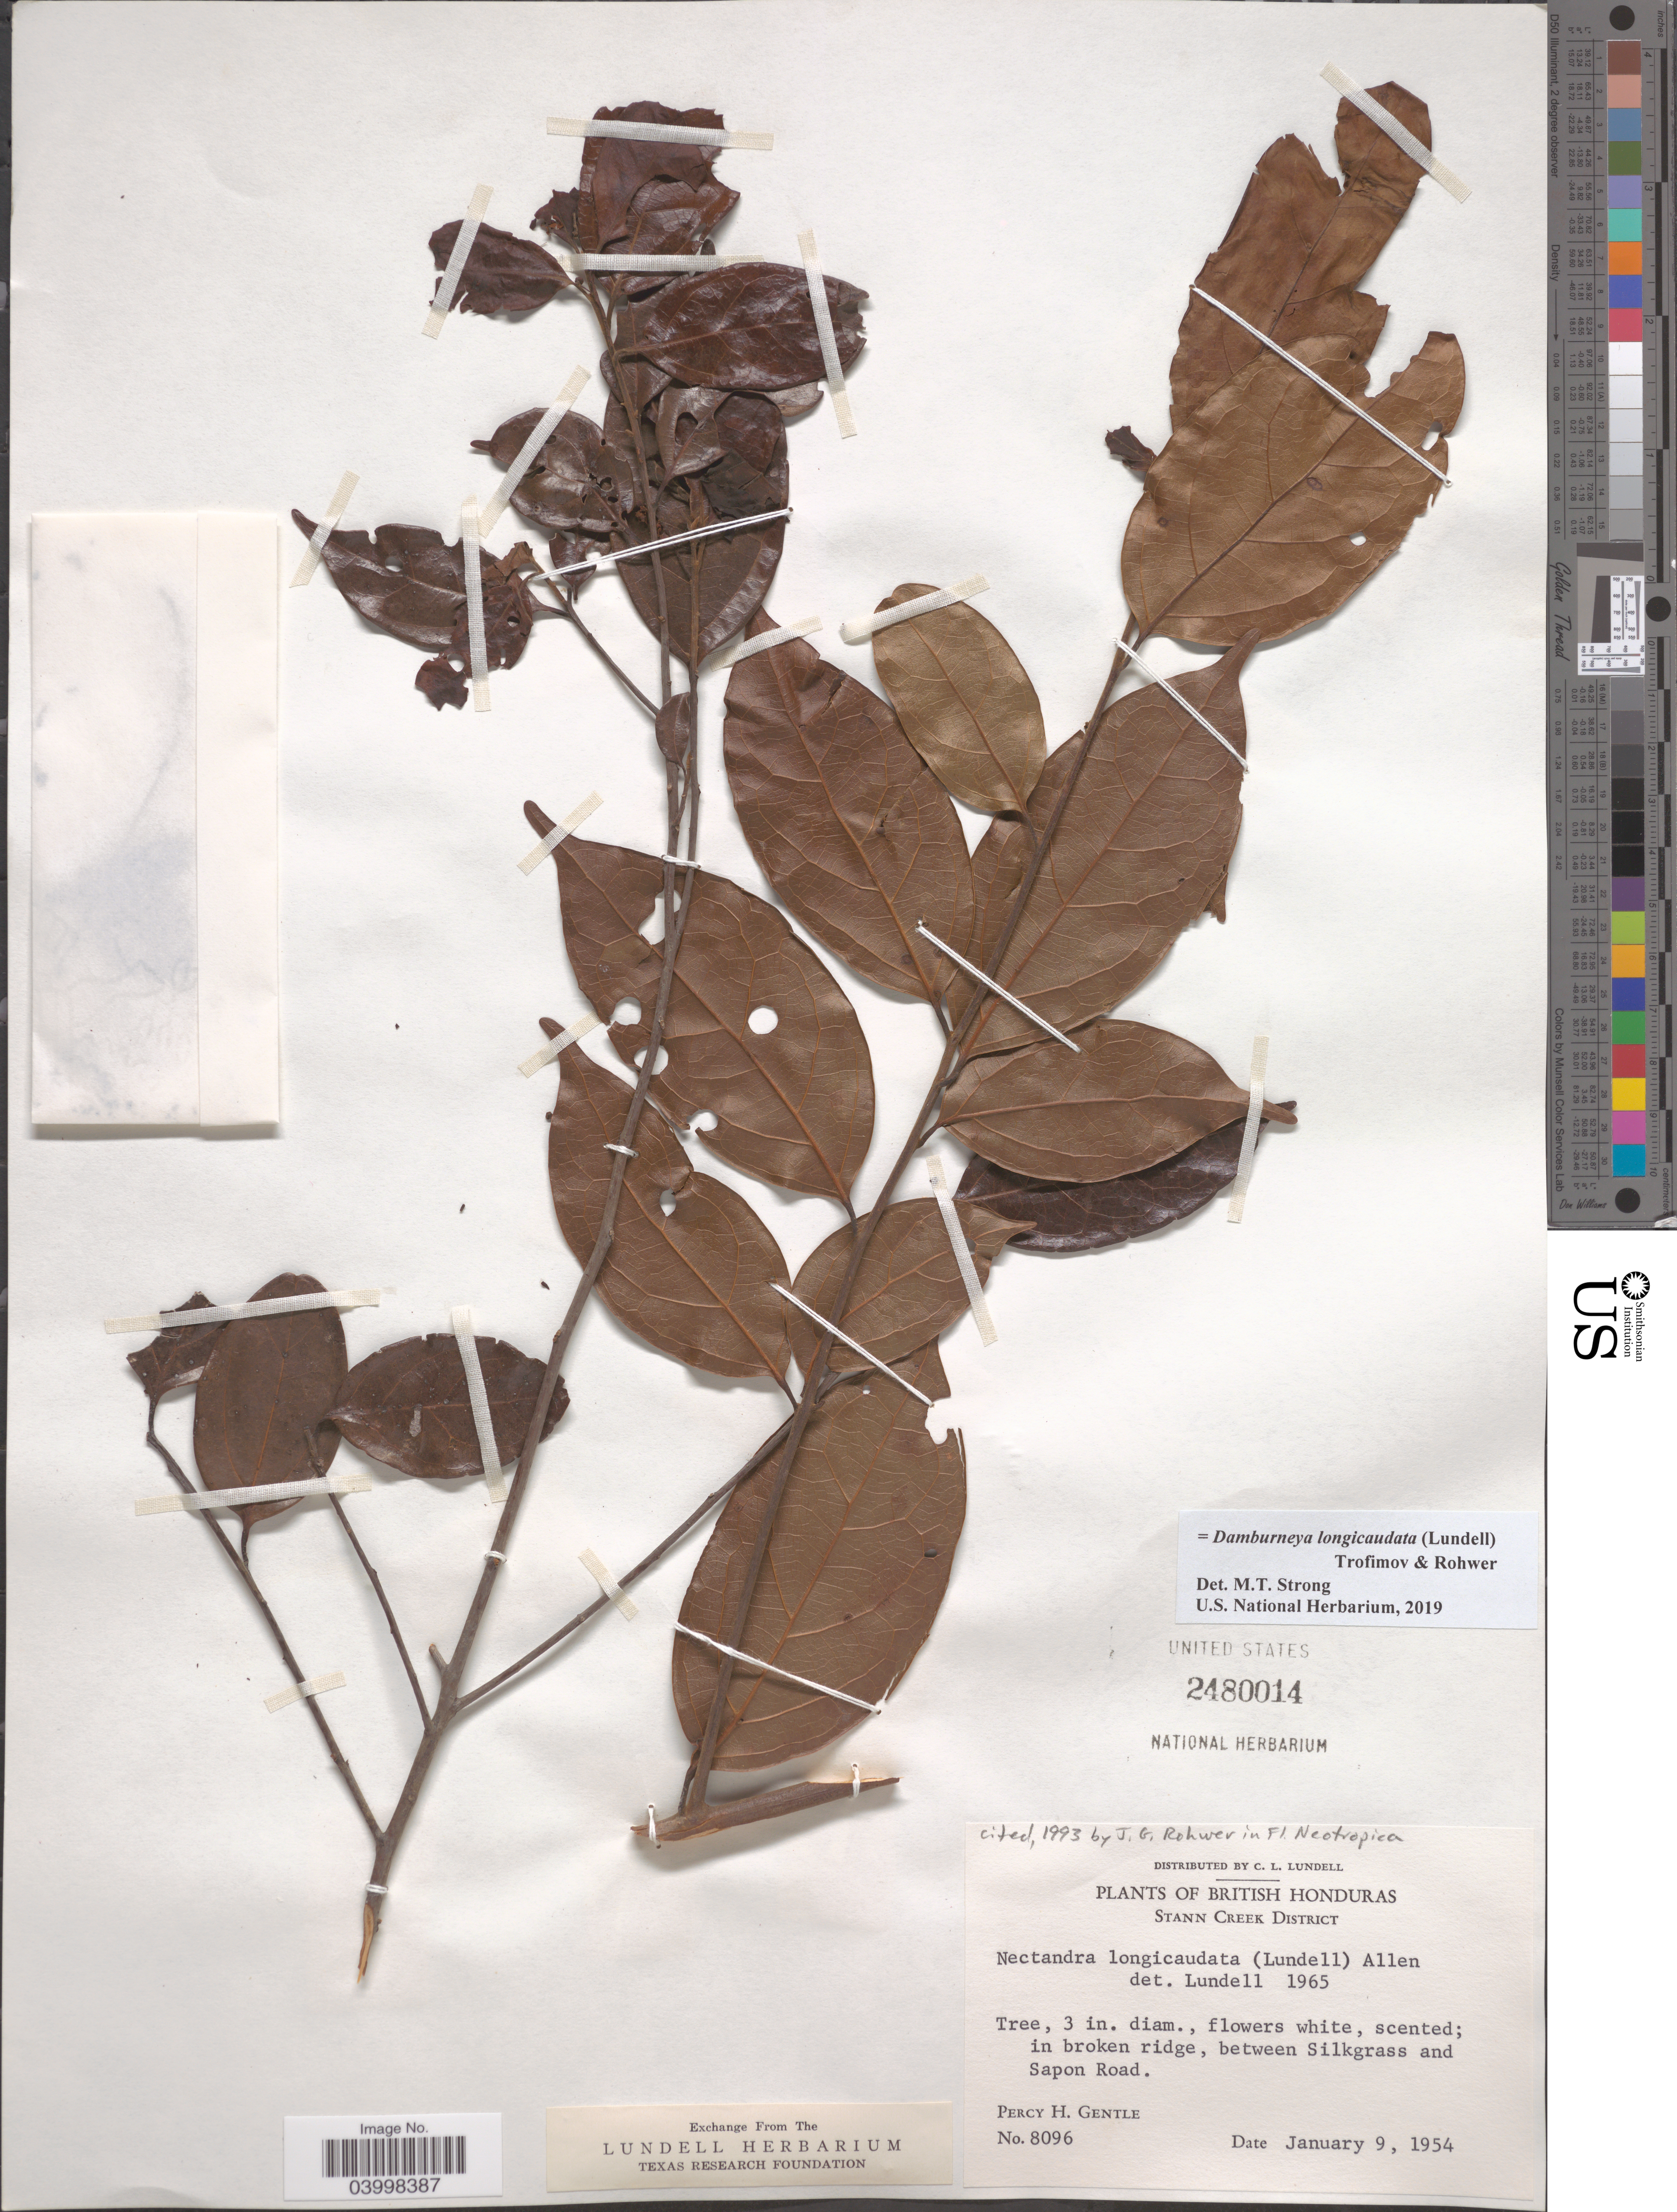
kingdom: Plantae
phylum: Tracheophyta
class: Magnoliopsida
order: Laurales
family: Lauraceae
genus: Damburneya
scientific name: Damburneya longicaudata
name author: (Lundell) Trofimov & Rohwer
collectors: P. H. Gentle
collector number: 8096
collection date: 1954-01-09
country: Belize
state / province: Stann Creek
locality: British Honduras. Stann Creek District. Between Silkgrass and Sapon Road.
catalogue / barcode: US 2480014